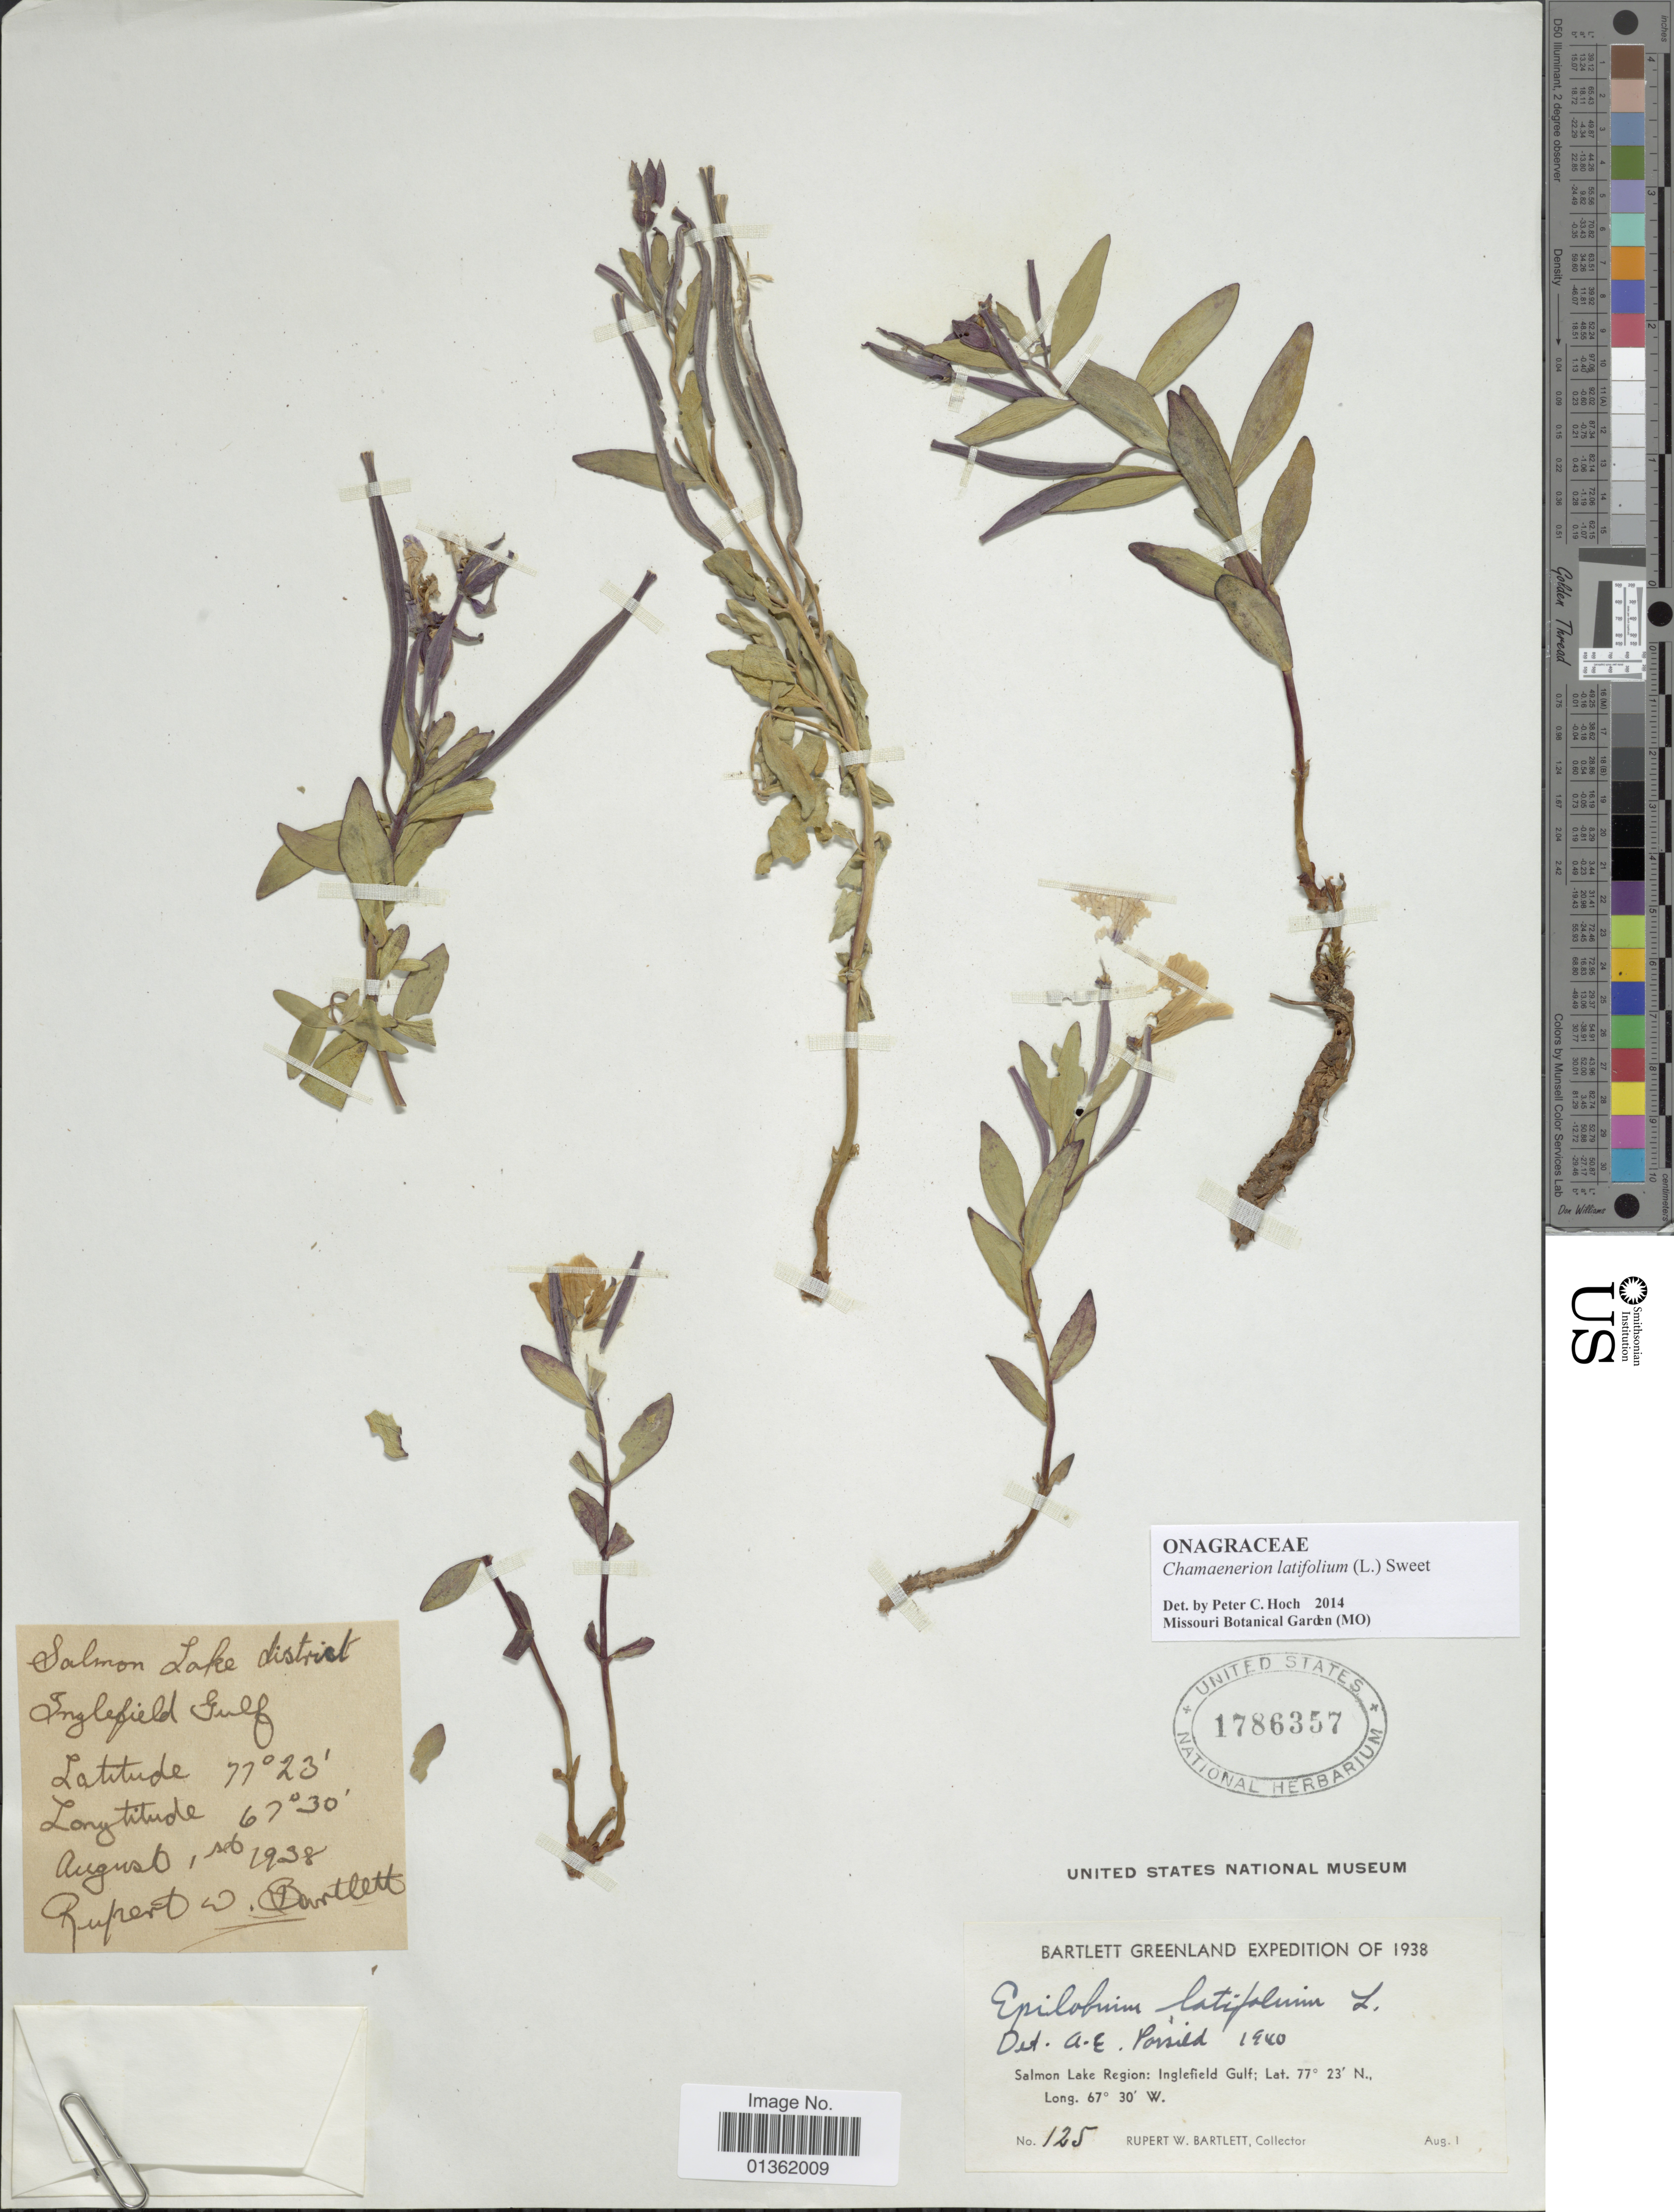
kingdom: Plantae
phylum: Tracheophyta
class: Magnoliopsida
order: Myrtales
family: Onagraceae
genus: Chamaenerion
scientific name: Chamaenerion latifolium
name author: (L.) Th. Fr. & Lange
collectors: R. W. Bartlett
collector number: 125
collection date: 1938-08-01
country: Greenland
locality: Salmon Lake Region: Inglefield Gulf.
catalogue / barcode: US 1786357